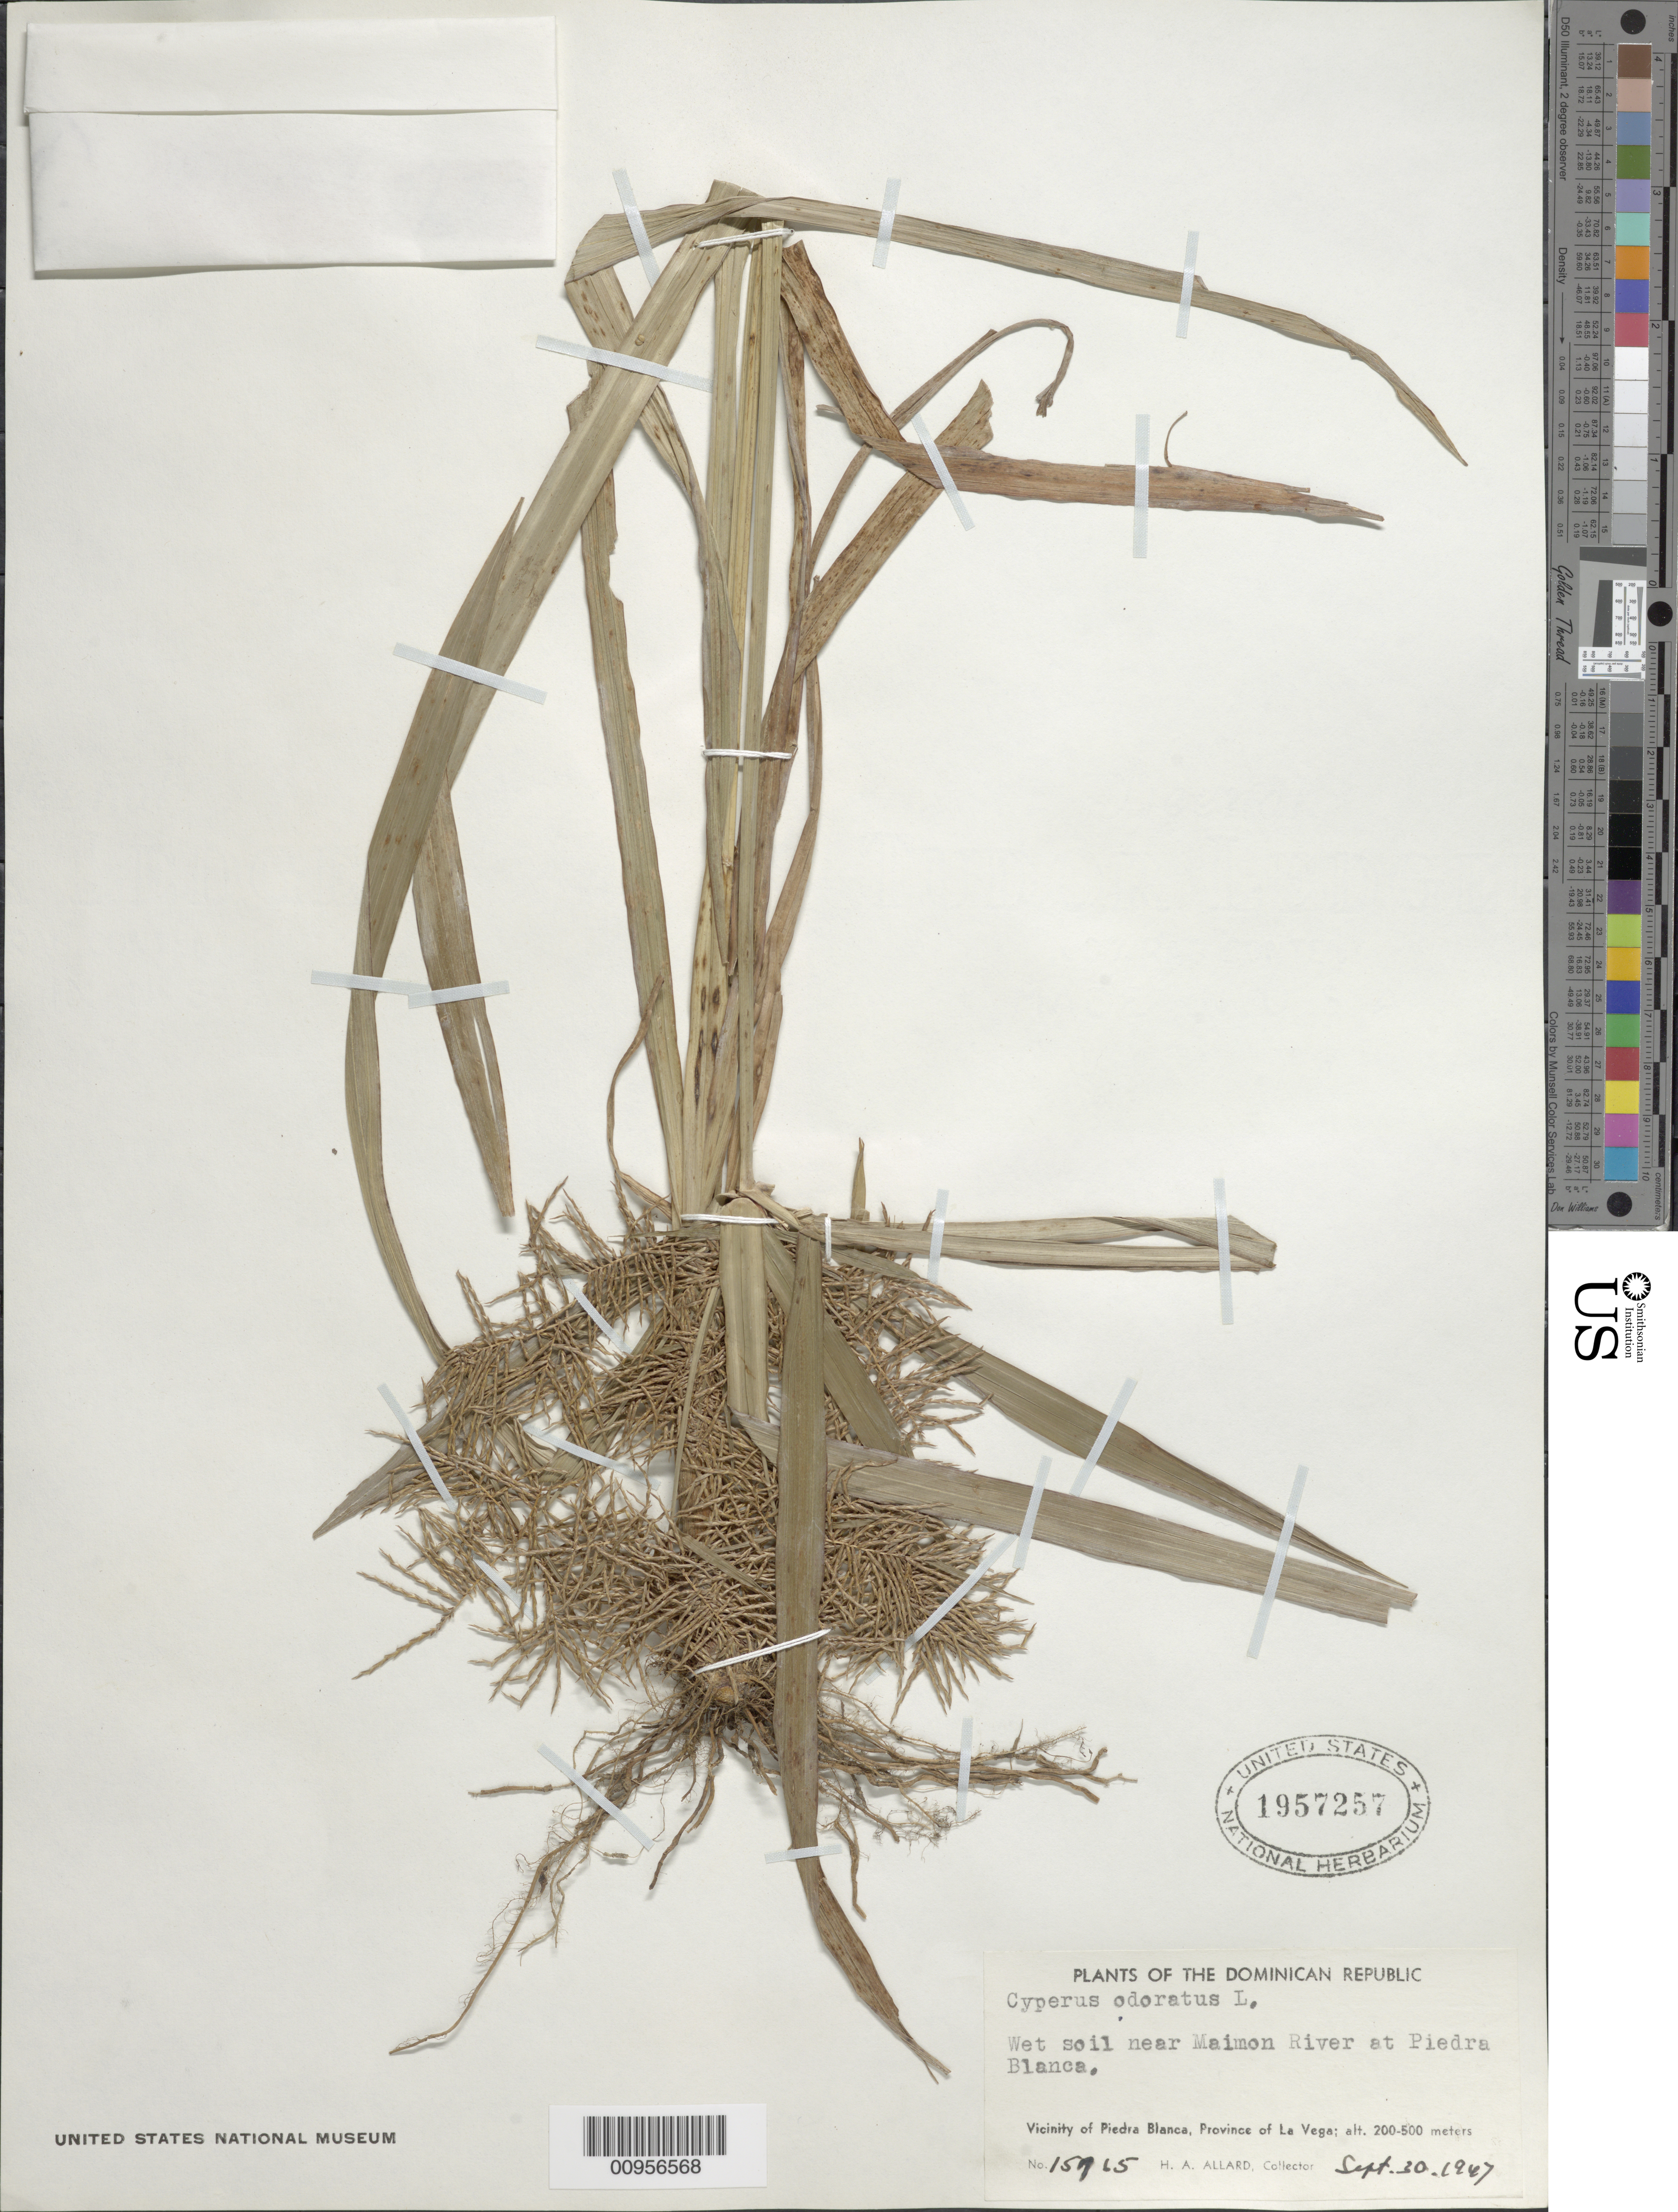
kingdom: Plantae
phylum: Tracheophyta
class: Liliopsida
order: Poales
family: Cyperaceae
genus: Cyperus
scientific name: Cyperus odoratus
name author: L.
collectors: H. A. Allard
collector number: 15715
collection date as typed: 30 Sep 1947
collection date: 1947-09-30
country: Dominican Republic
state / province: La Vega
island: Hispaniola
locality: Vicinity of Piedra Blanca, near Maimon River at Piedra Blanca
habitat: Wet soil near river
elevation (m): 200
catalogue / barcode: US 1957257